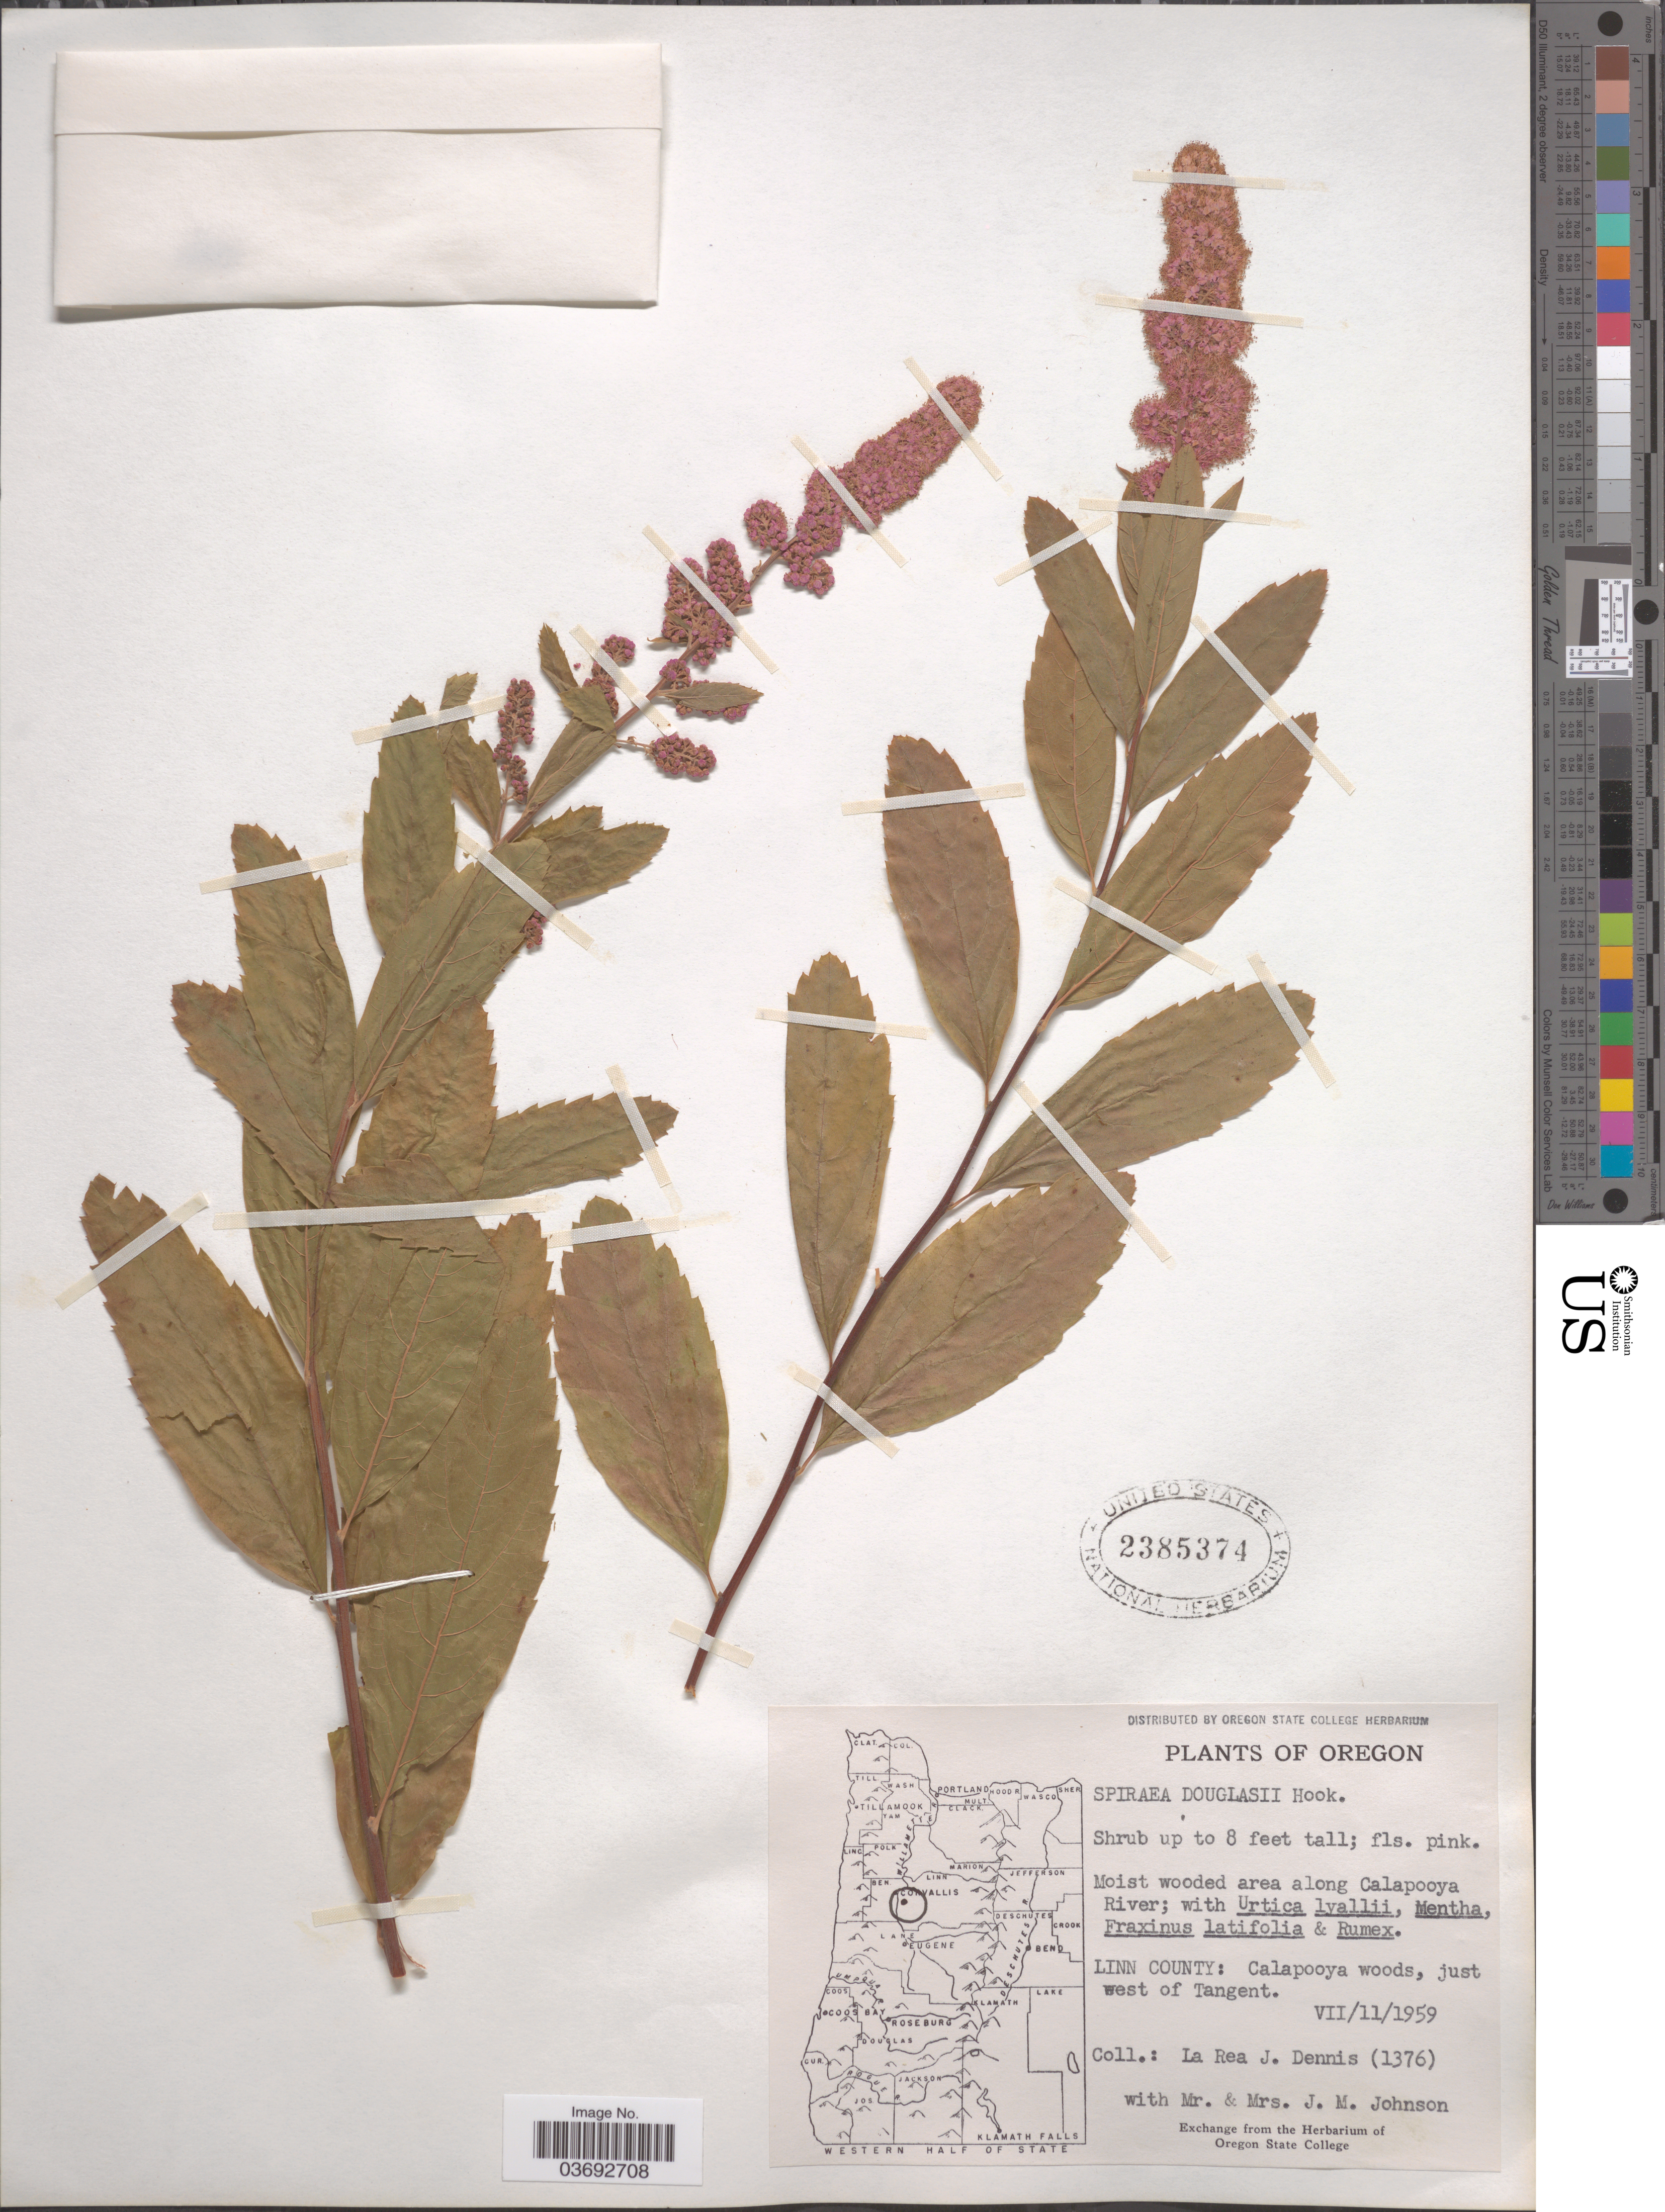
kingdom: Plantae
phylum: Tracheophyta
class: Magnoliopsida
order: Rosales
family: Rosaceae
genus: Spiraea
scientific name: Spiraea menziesii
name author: Hook.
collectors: L. Dennis, J. M. Johnson & J. Johnson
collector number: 1376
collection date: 1959-07-11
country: United States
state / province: Oregon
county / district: Linn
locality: Moist wooded area along Calapooya River. Linn County: Calapooya woods, just west of Tangent.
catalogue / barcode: US 2385374